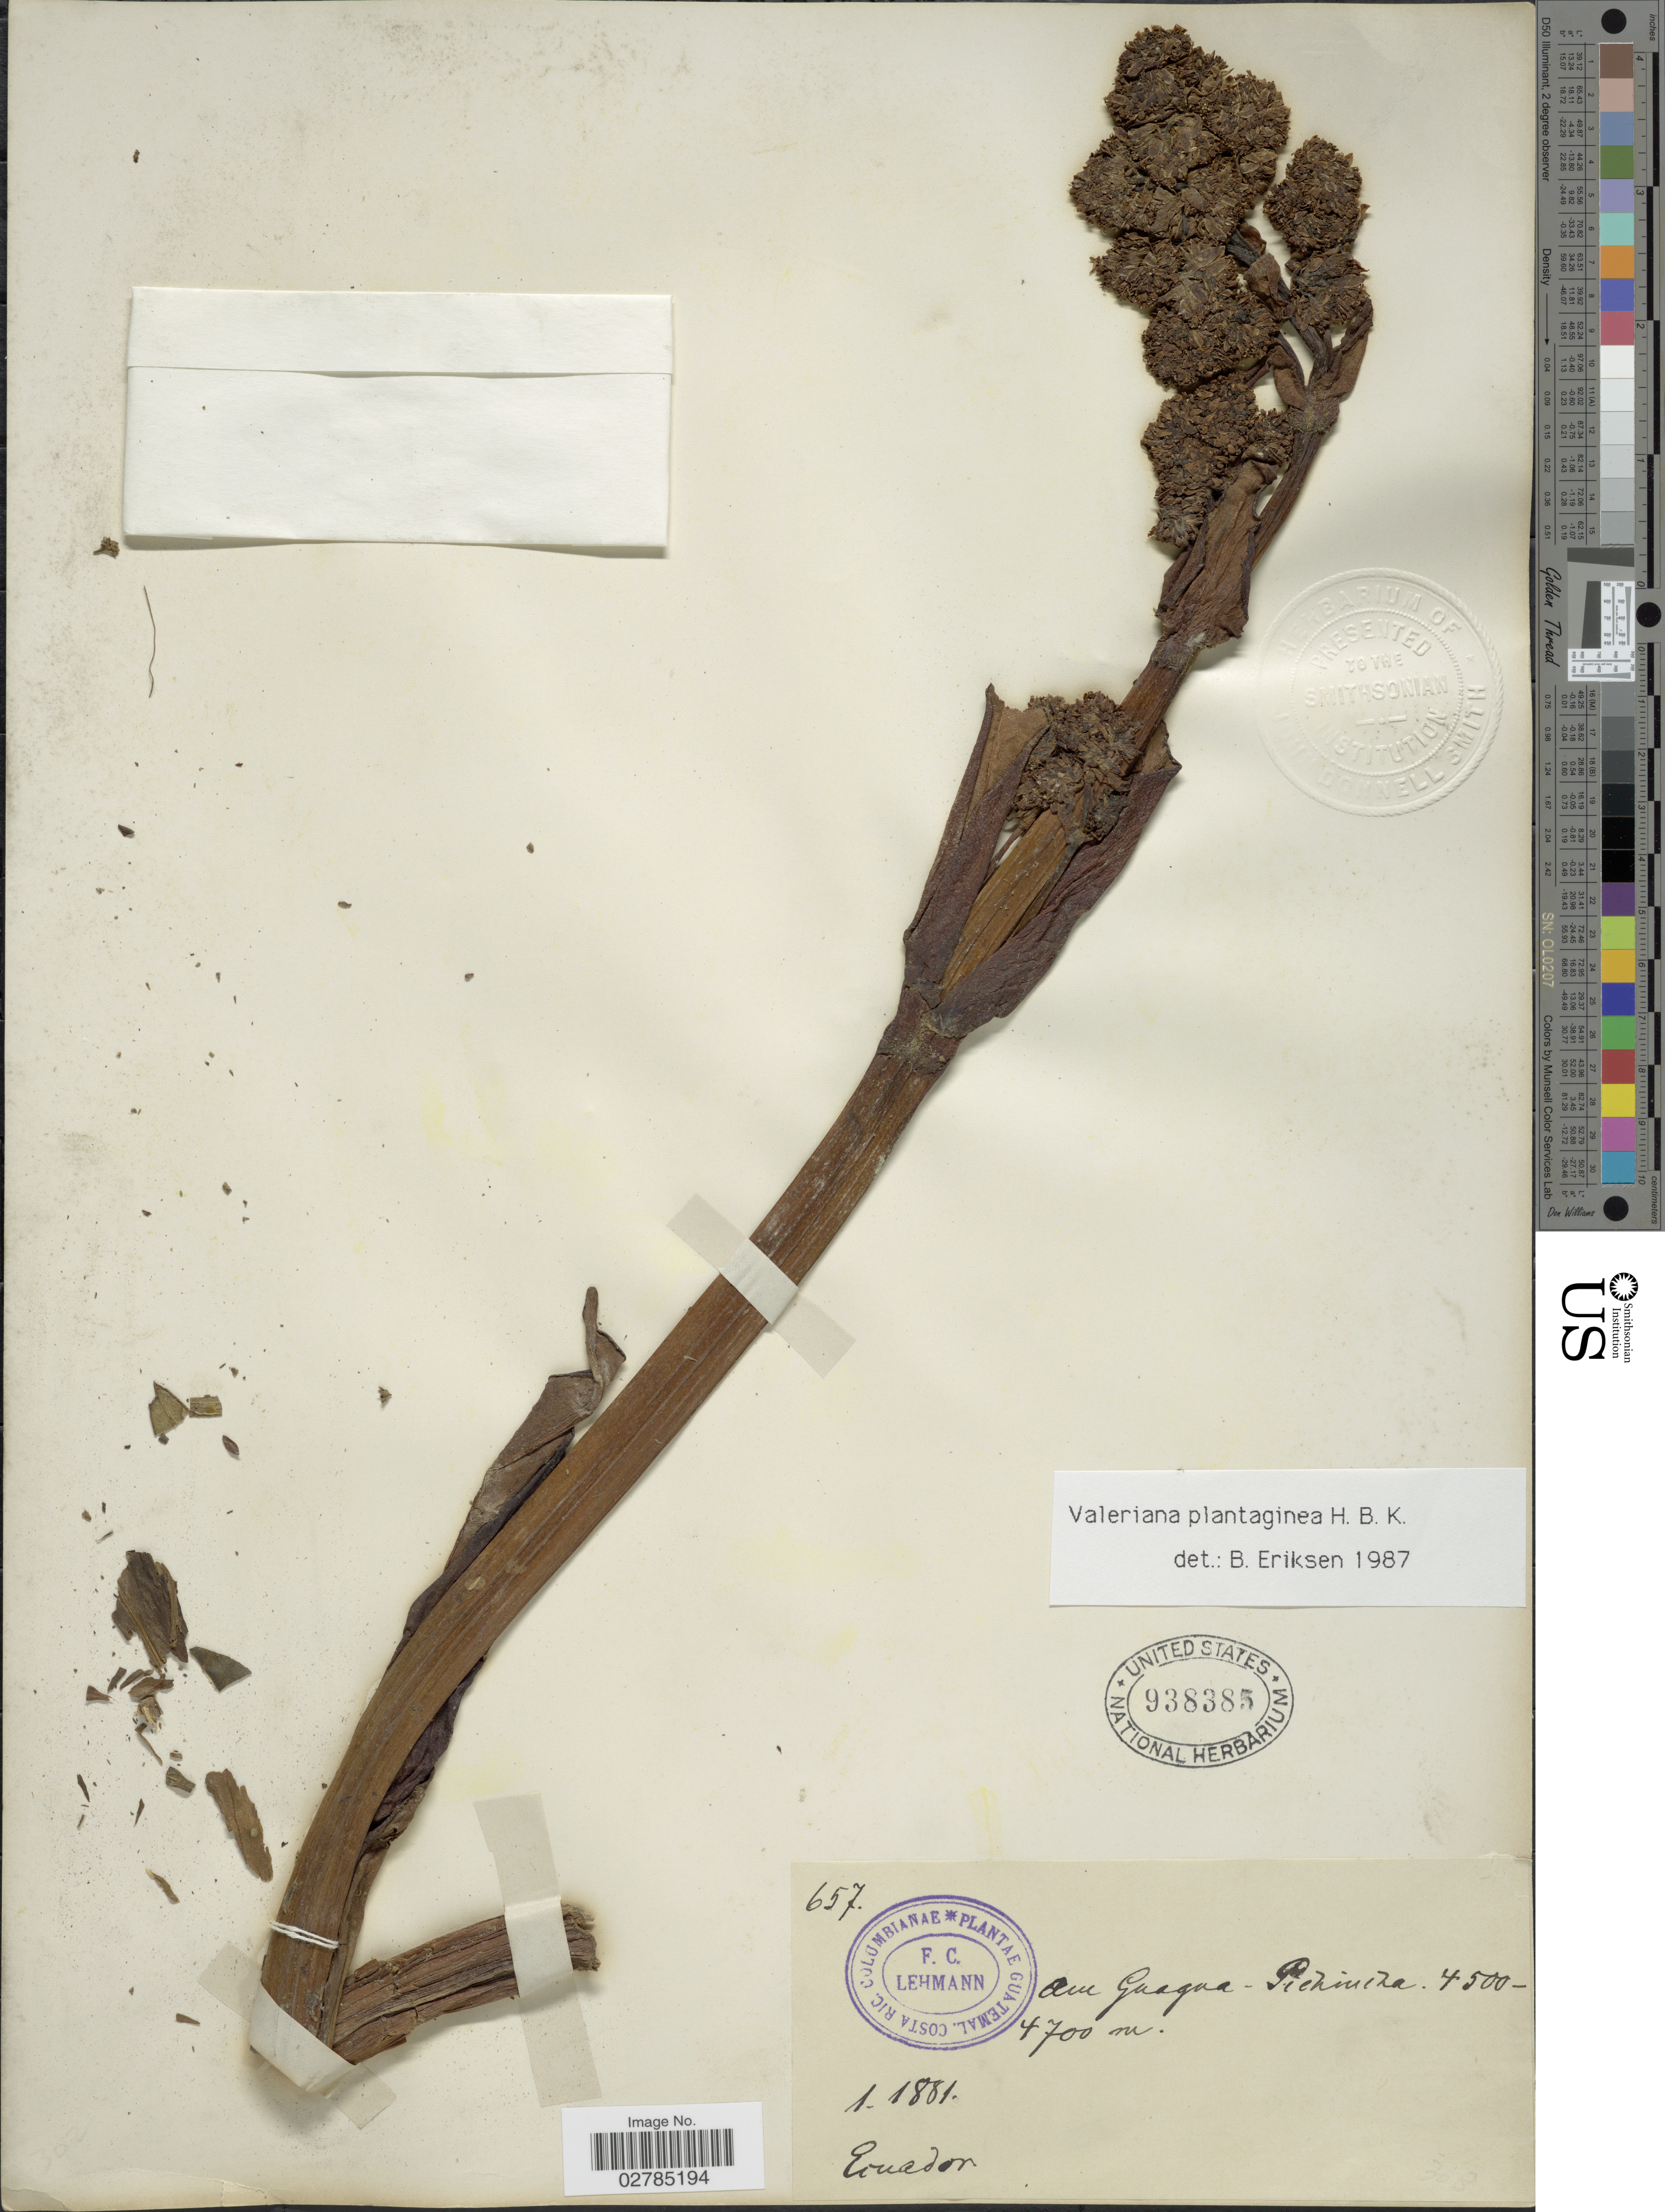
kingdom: Plantae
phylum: Tracheophyta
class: Magnoliopsida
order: Dipsacales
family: Caprifoliaceae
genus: Valeriana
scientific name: Valeriana plantaginea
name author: Kunth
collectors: F. C. Lehmann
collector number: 657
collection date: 1881-01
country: Ecuador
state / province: Pichincha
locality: Am Guagua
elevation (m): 4500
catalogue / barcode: US 938385